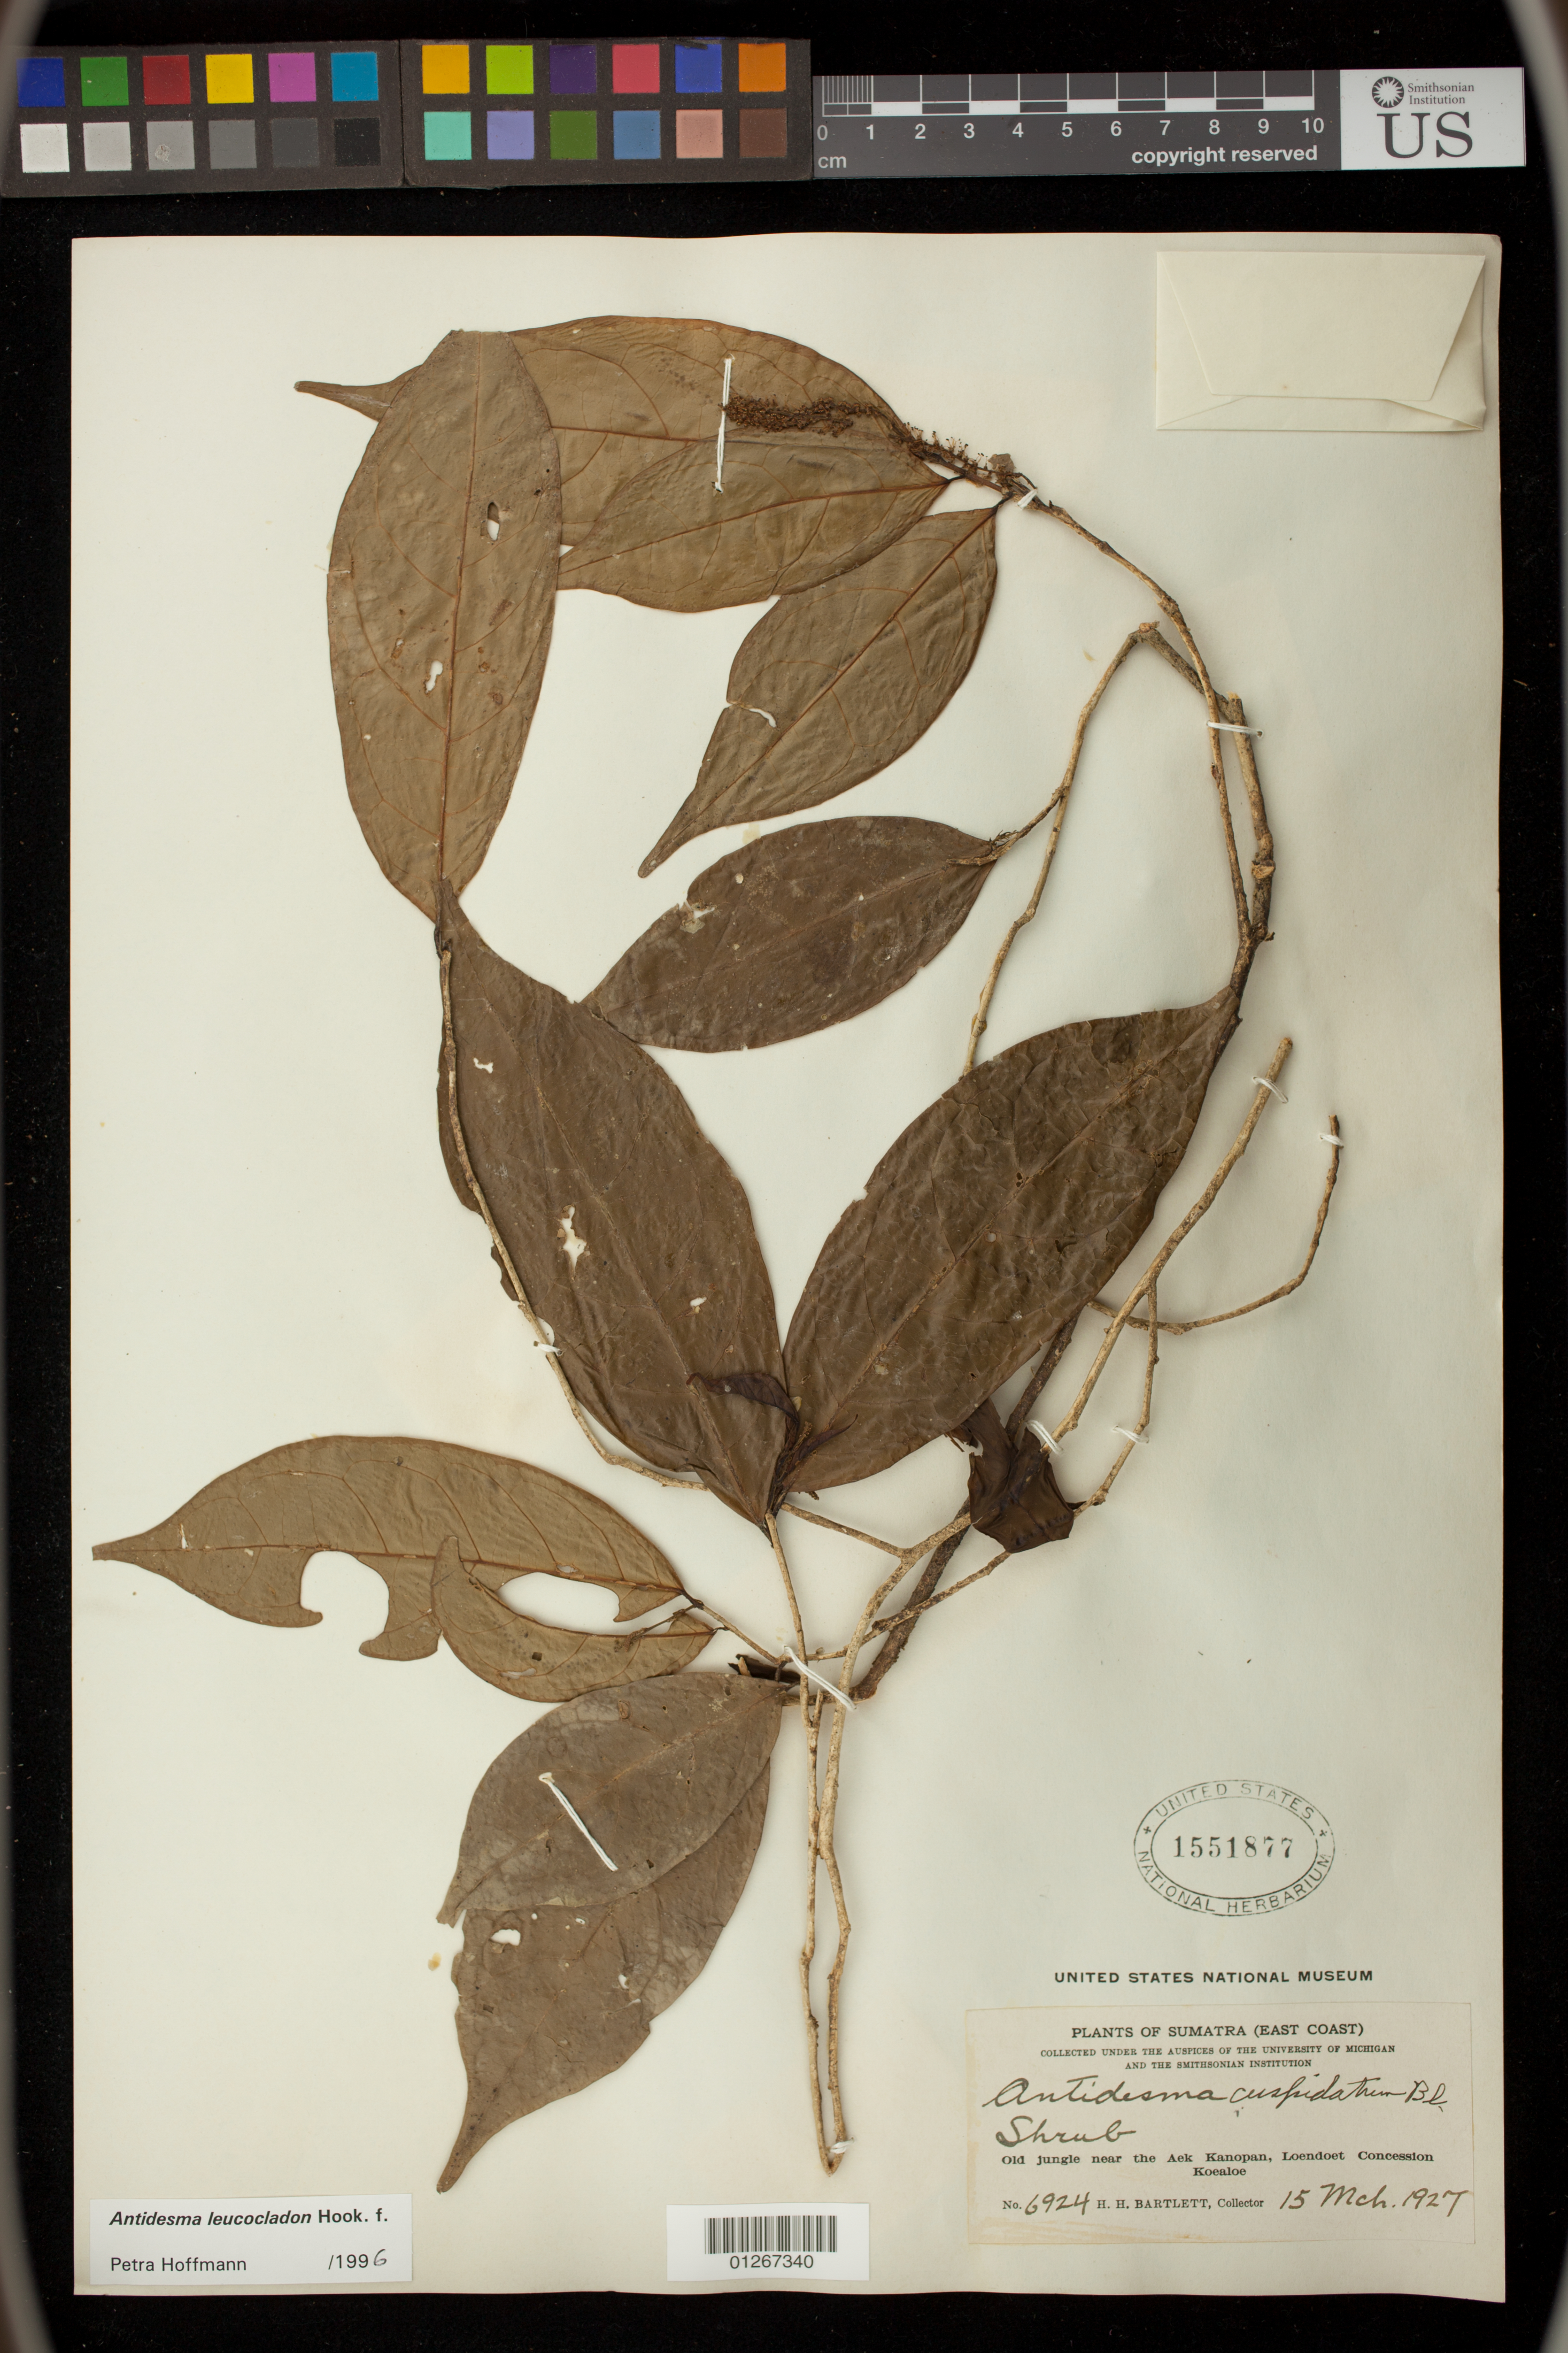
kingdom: Plantae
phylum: Tracheophyta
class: Magnoliopsida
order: Malpighiales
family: Phyllanthaceae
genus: Antidesma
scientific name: Antidesma leucocladon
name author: Hook. f.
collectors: H. H. Bartlett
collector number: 6924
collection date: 1927-03-15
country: Indonesia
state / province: Sumatra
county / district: Aceh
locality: Sumatra, East Coast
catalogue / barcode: US 1551877